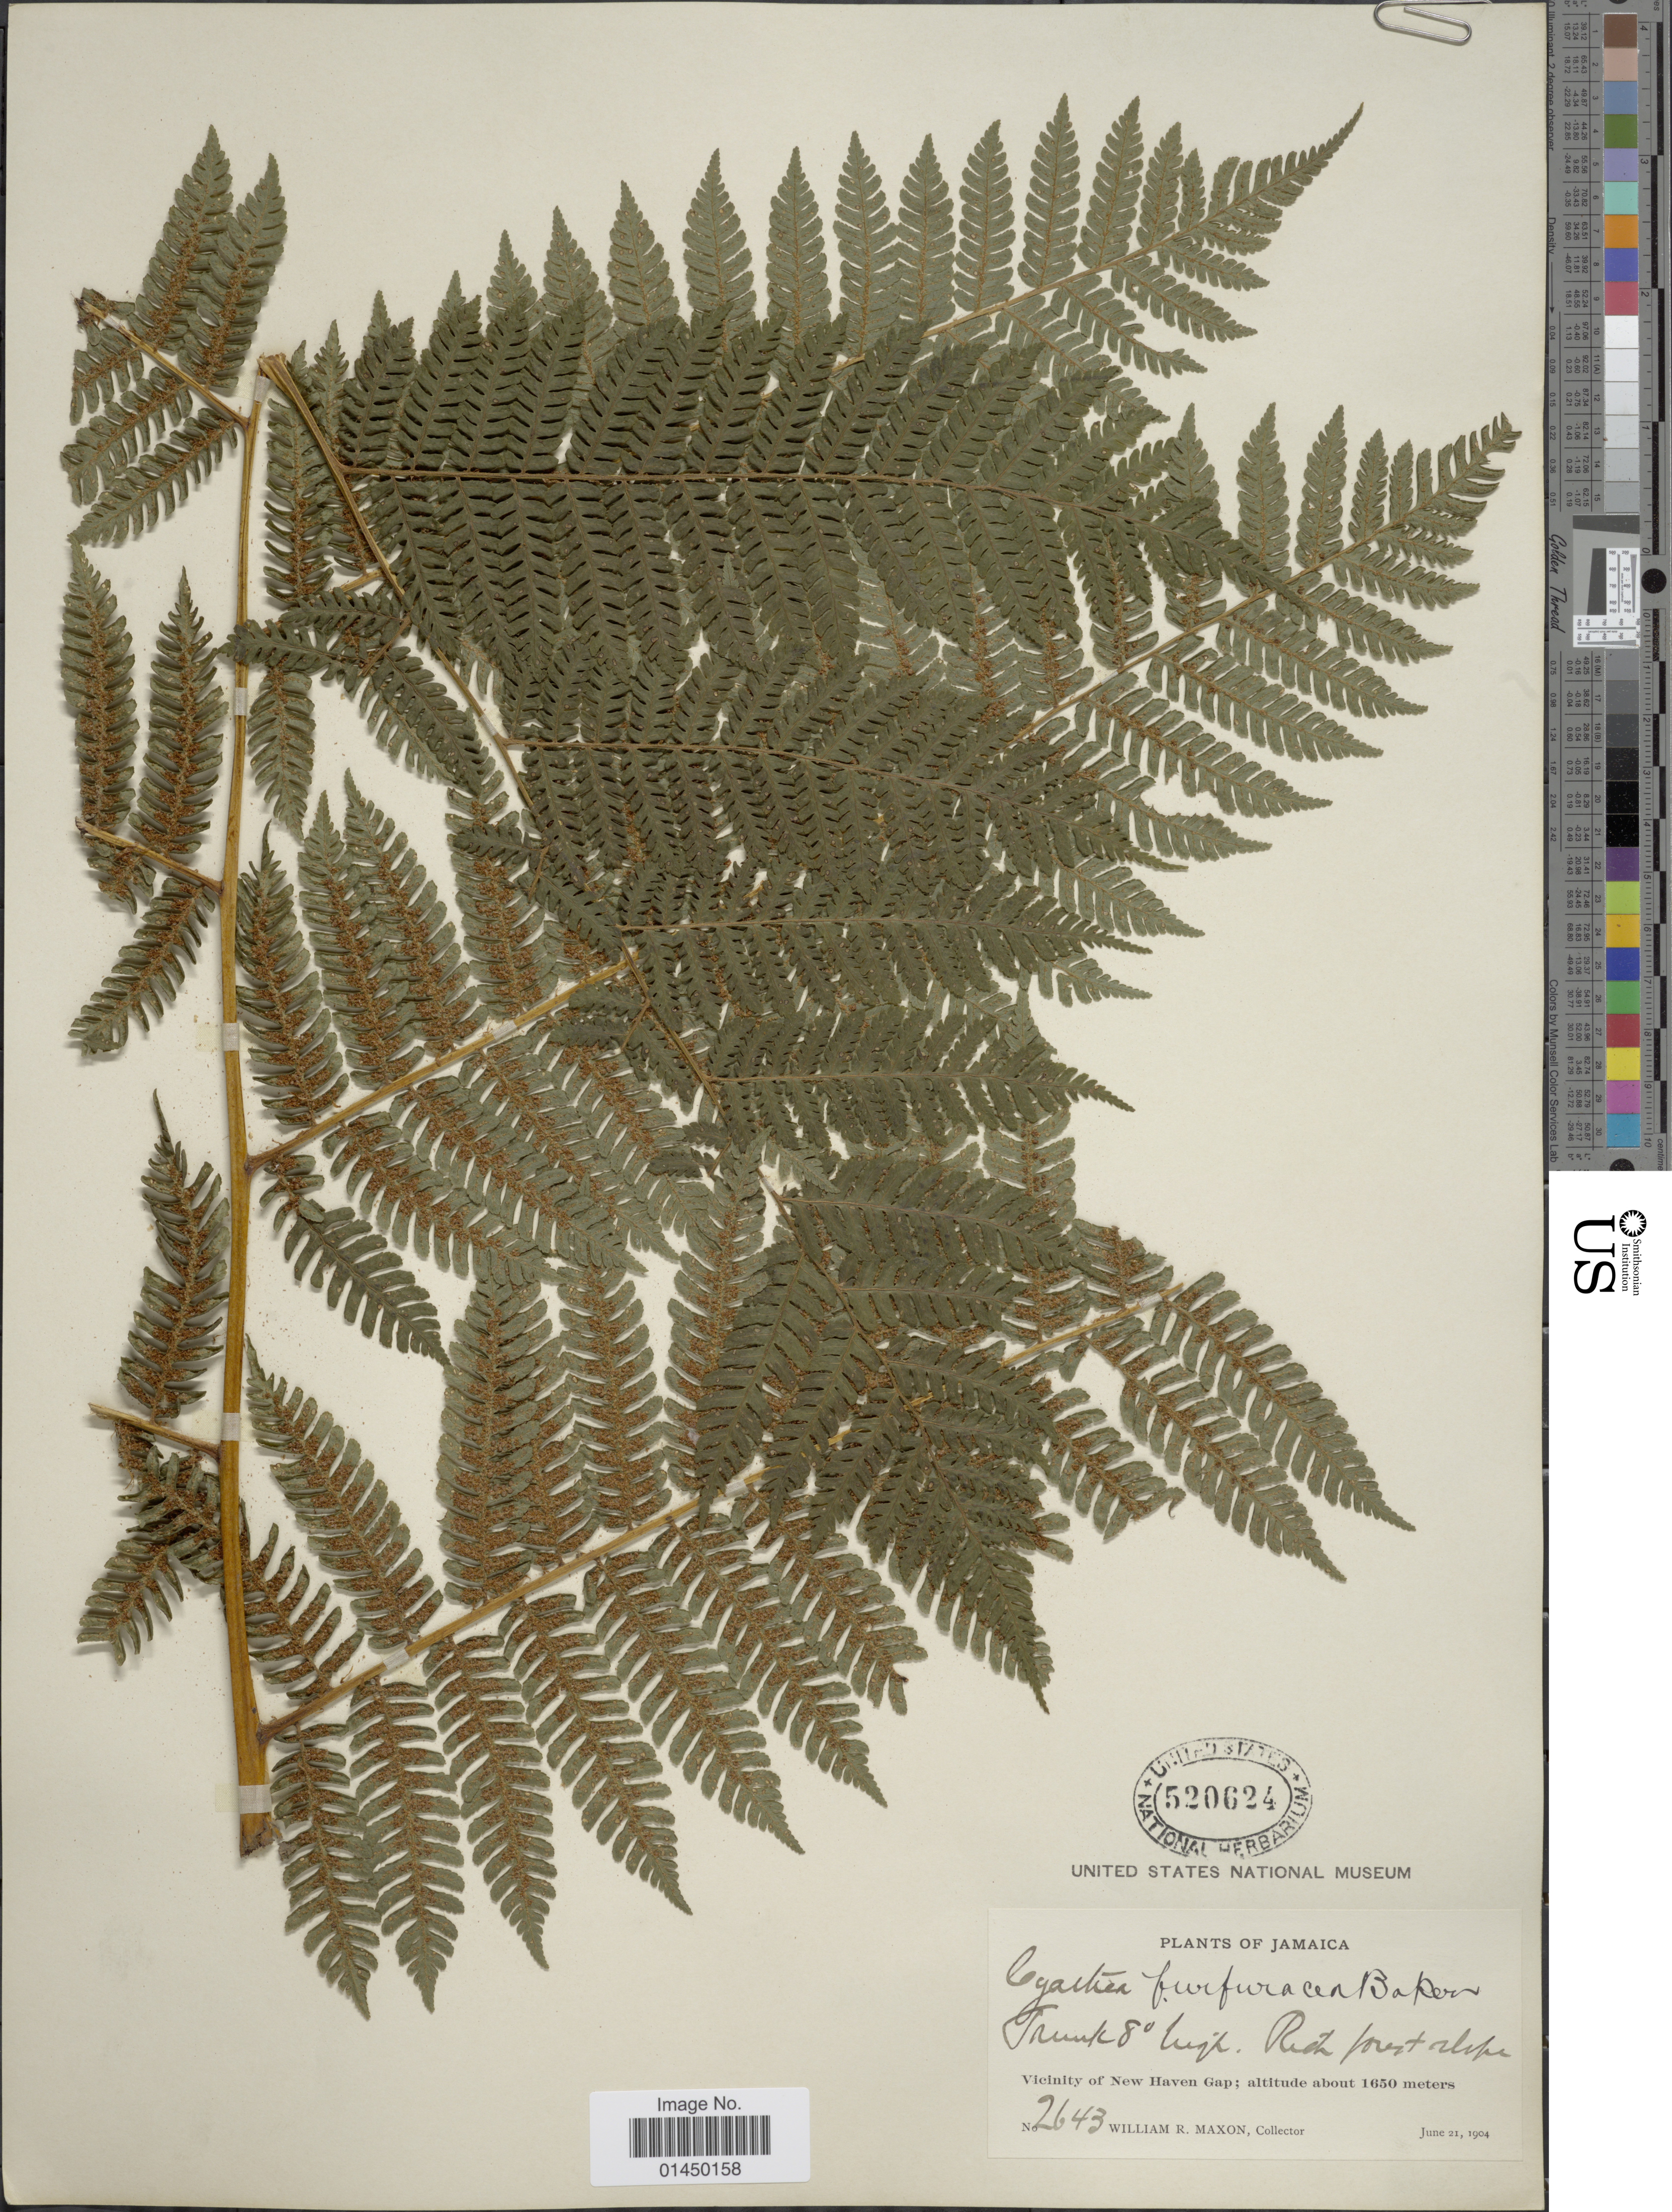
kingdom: Plantae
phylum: Tracheophyta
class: Polypodiopsida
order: Cyatheales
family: Cyatheaceae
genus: Cyathea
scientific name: Cyathea furfuracea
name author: Christ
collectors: W. R. Maxon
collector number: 2643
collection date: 1904-06-21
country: Jamaica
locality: Vicinity of New Haven Gap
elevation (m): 1650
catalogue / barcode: US 520624